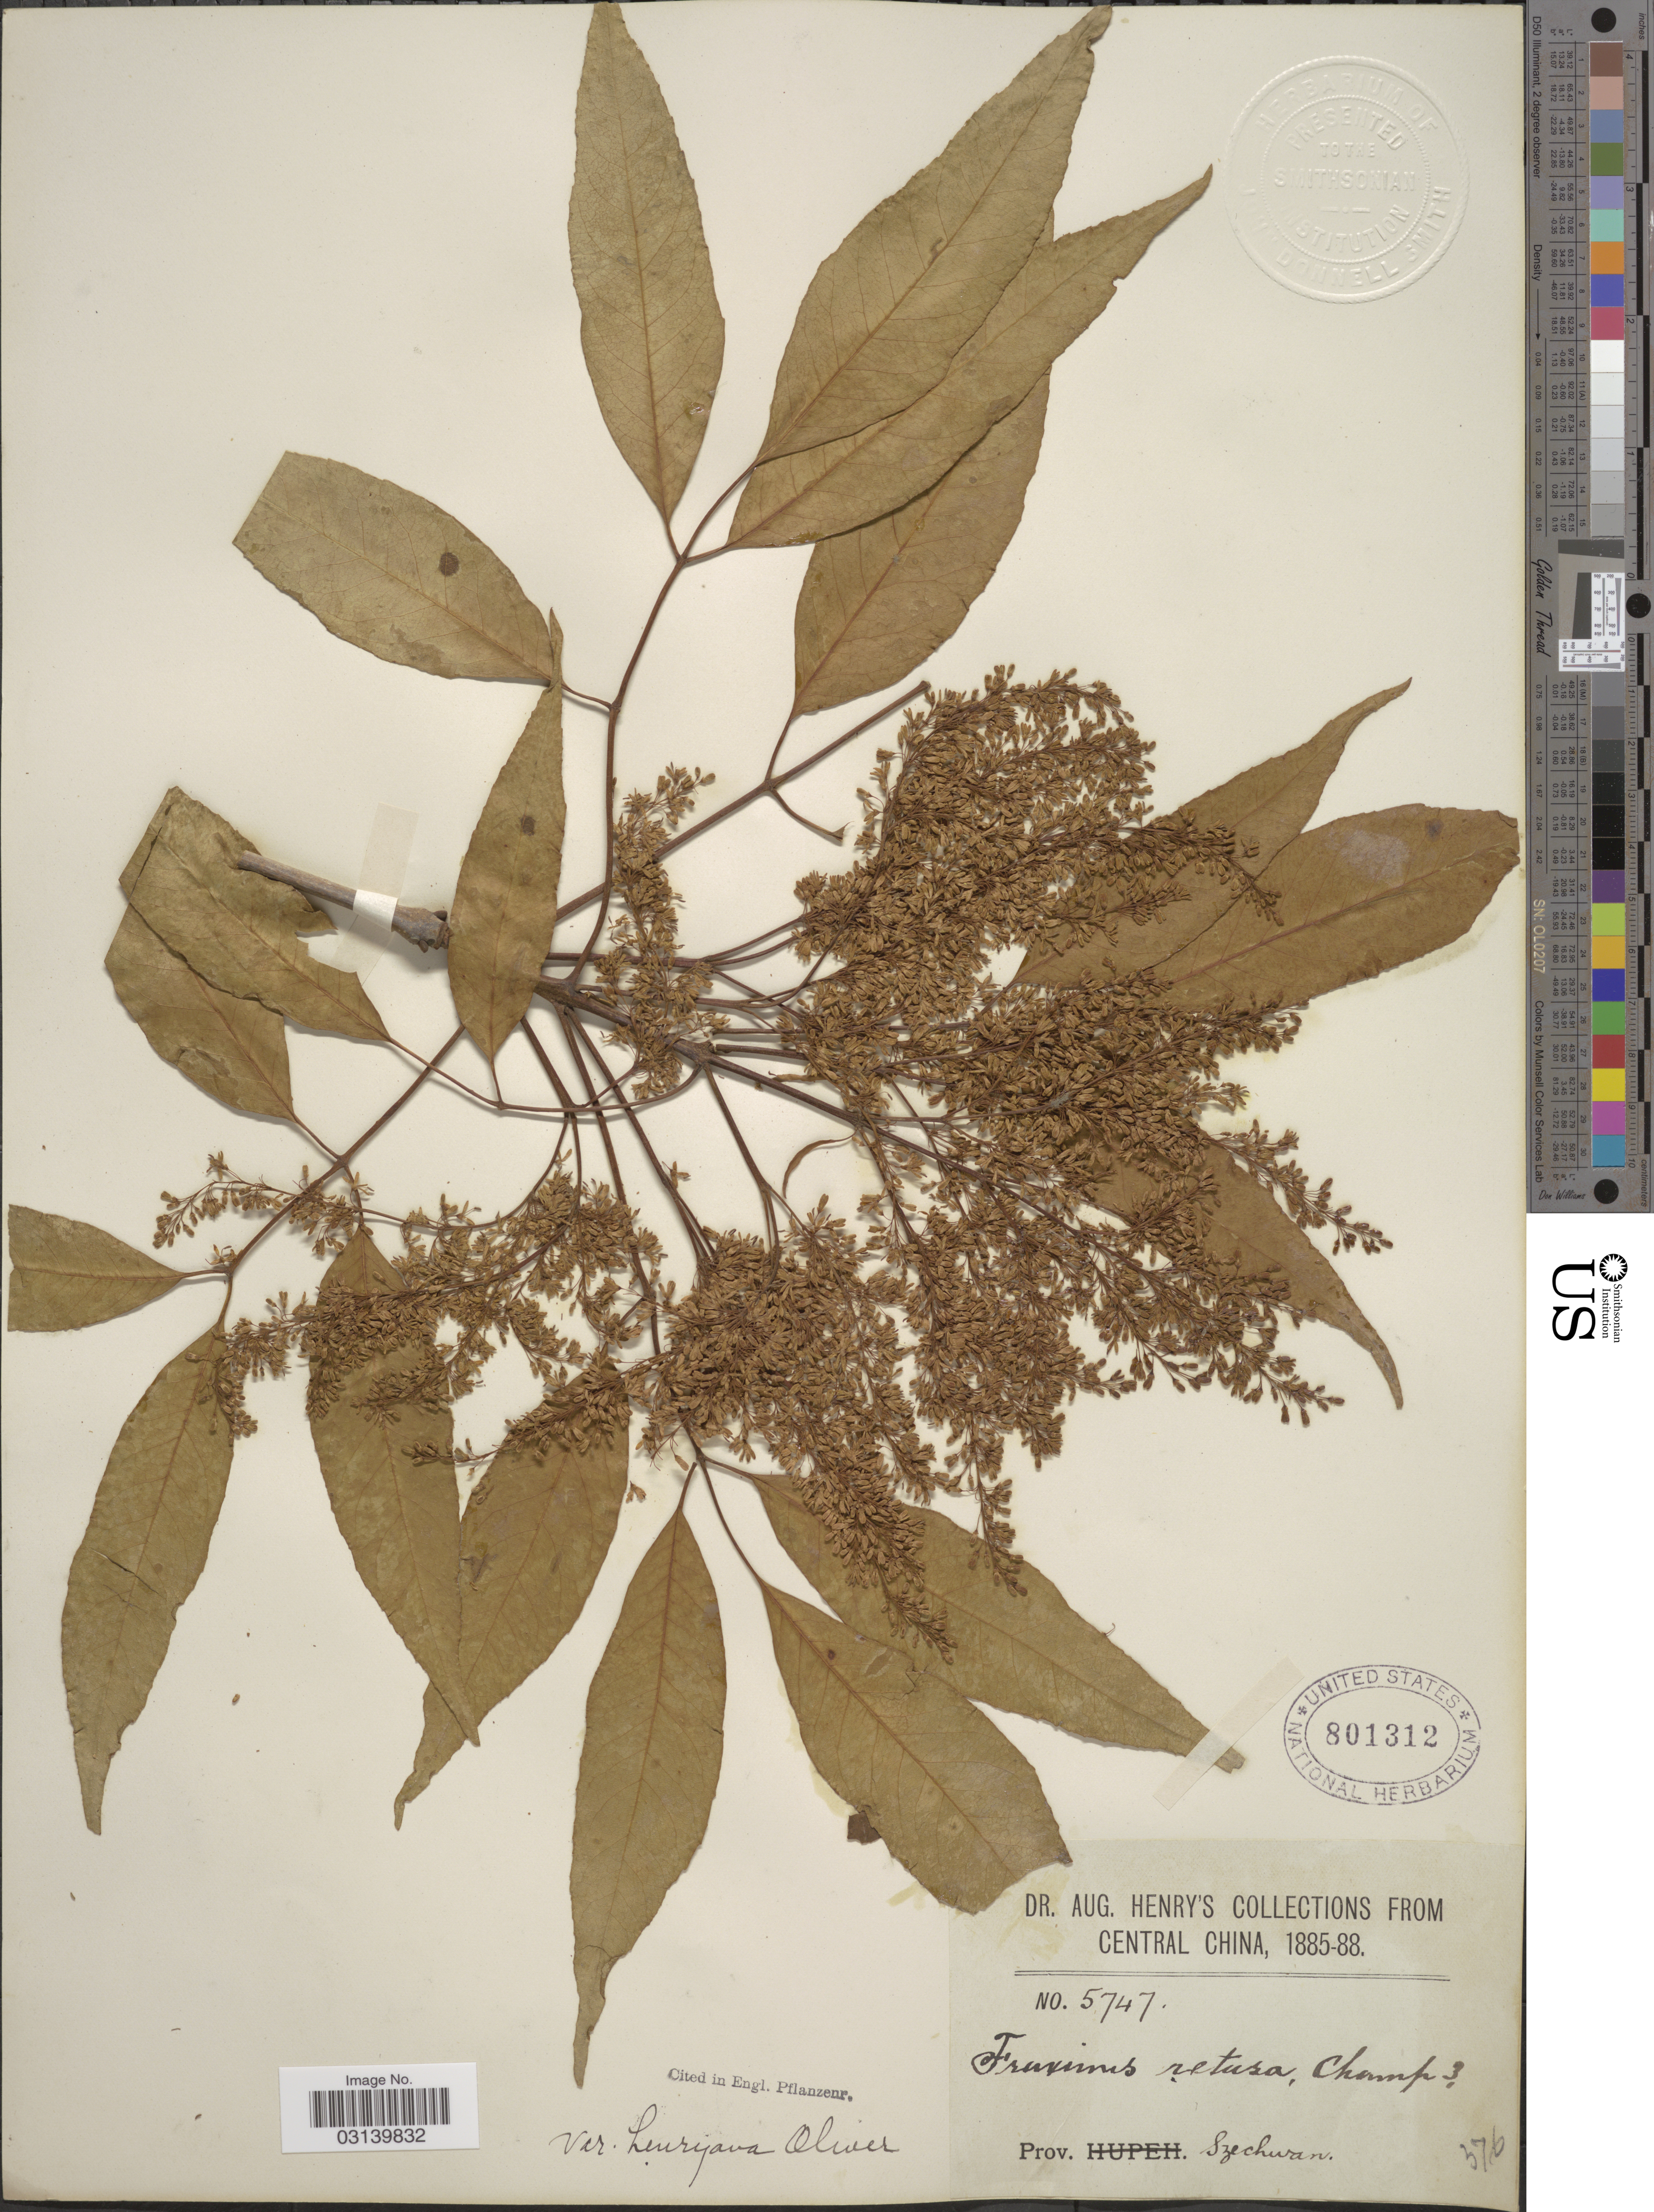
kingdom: Plantae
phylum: Tracheophyta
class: Magnoliopsida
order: Lamiales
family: Oleaceae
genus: Fraxinus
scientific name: Fraxinus championii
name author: Little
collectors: A. Henry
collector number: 5747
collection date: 1885/1888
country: China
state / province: Sichuan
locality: Central China. Prov. Szechwan.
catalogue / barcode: US 801312